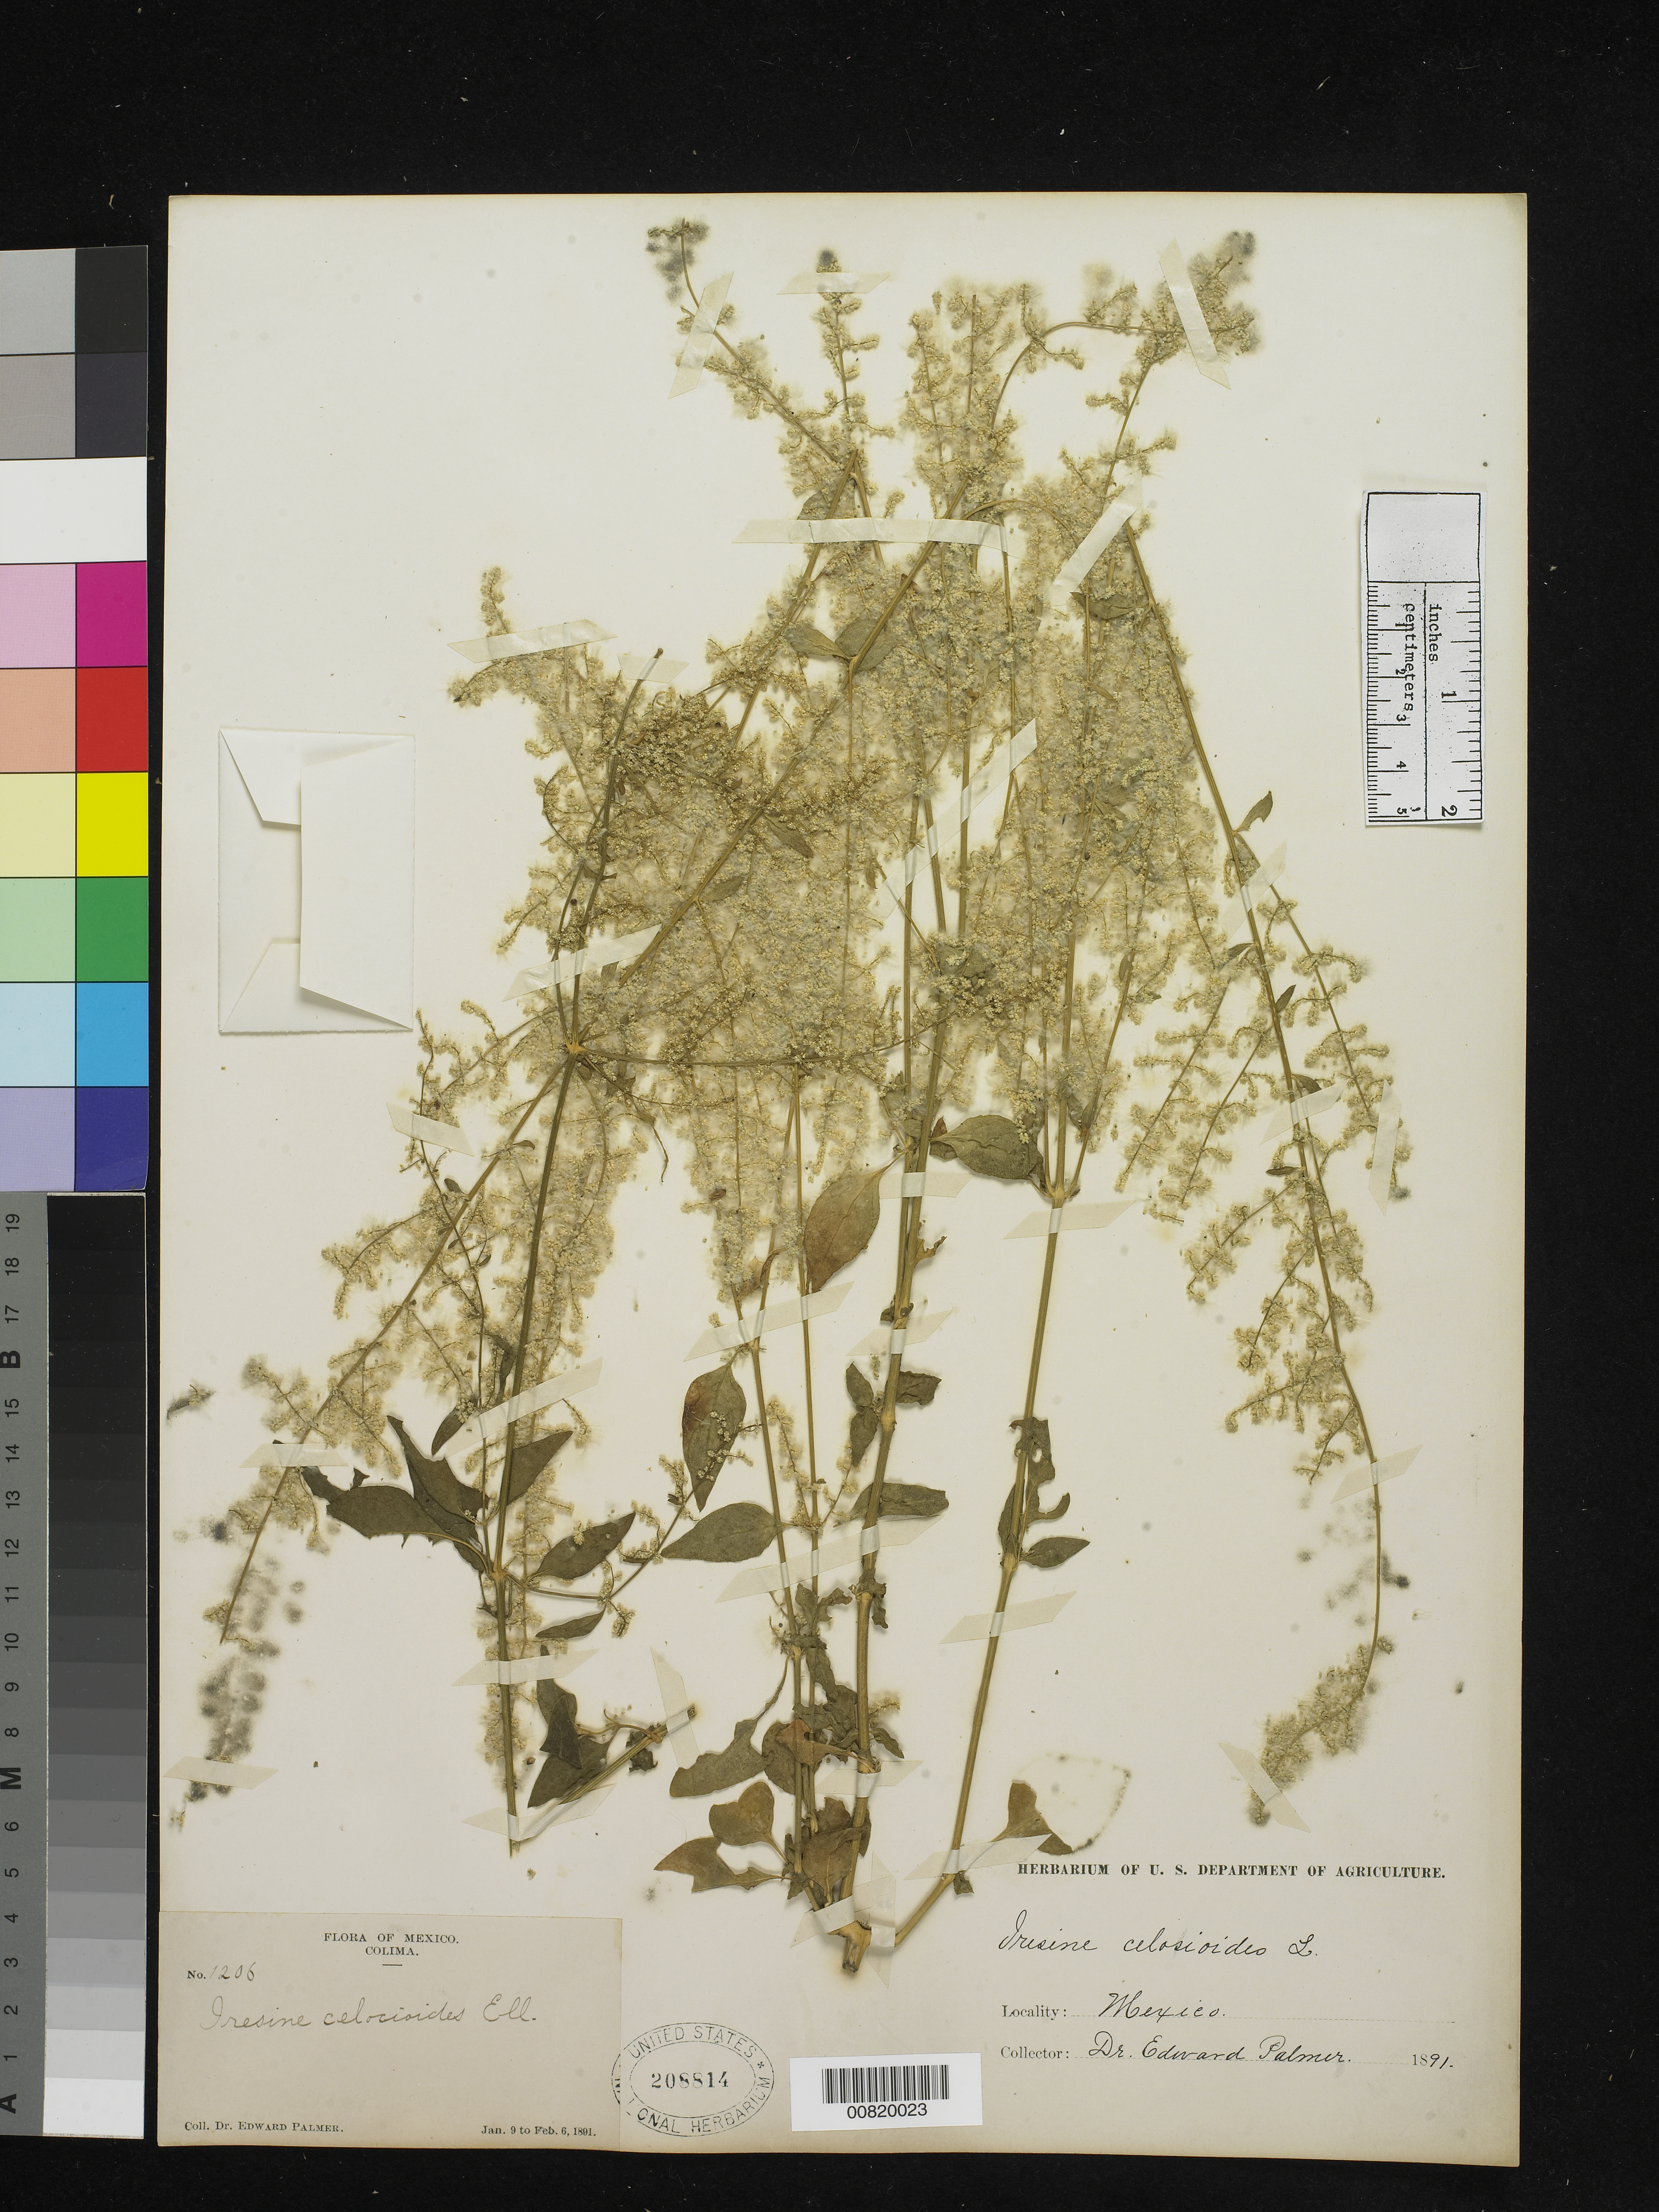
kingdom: Plantae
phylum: Tracheophyta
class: Magnoliopsida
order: Caryophyllales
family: Amaranthaceae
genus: Iresine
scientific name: Iresine celosioides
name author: L.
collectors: E. Palmer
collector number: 1206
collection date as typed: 09 Jan 1891 to 06 Feb 1891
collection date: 1891-01-09/1891-02-06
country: Mexico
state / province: Colima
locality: Colima.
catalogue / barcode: US 208814